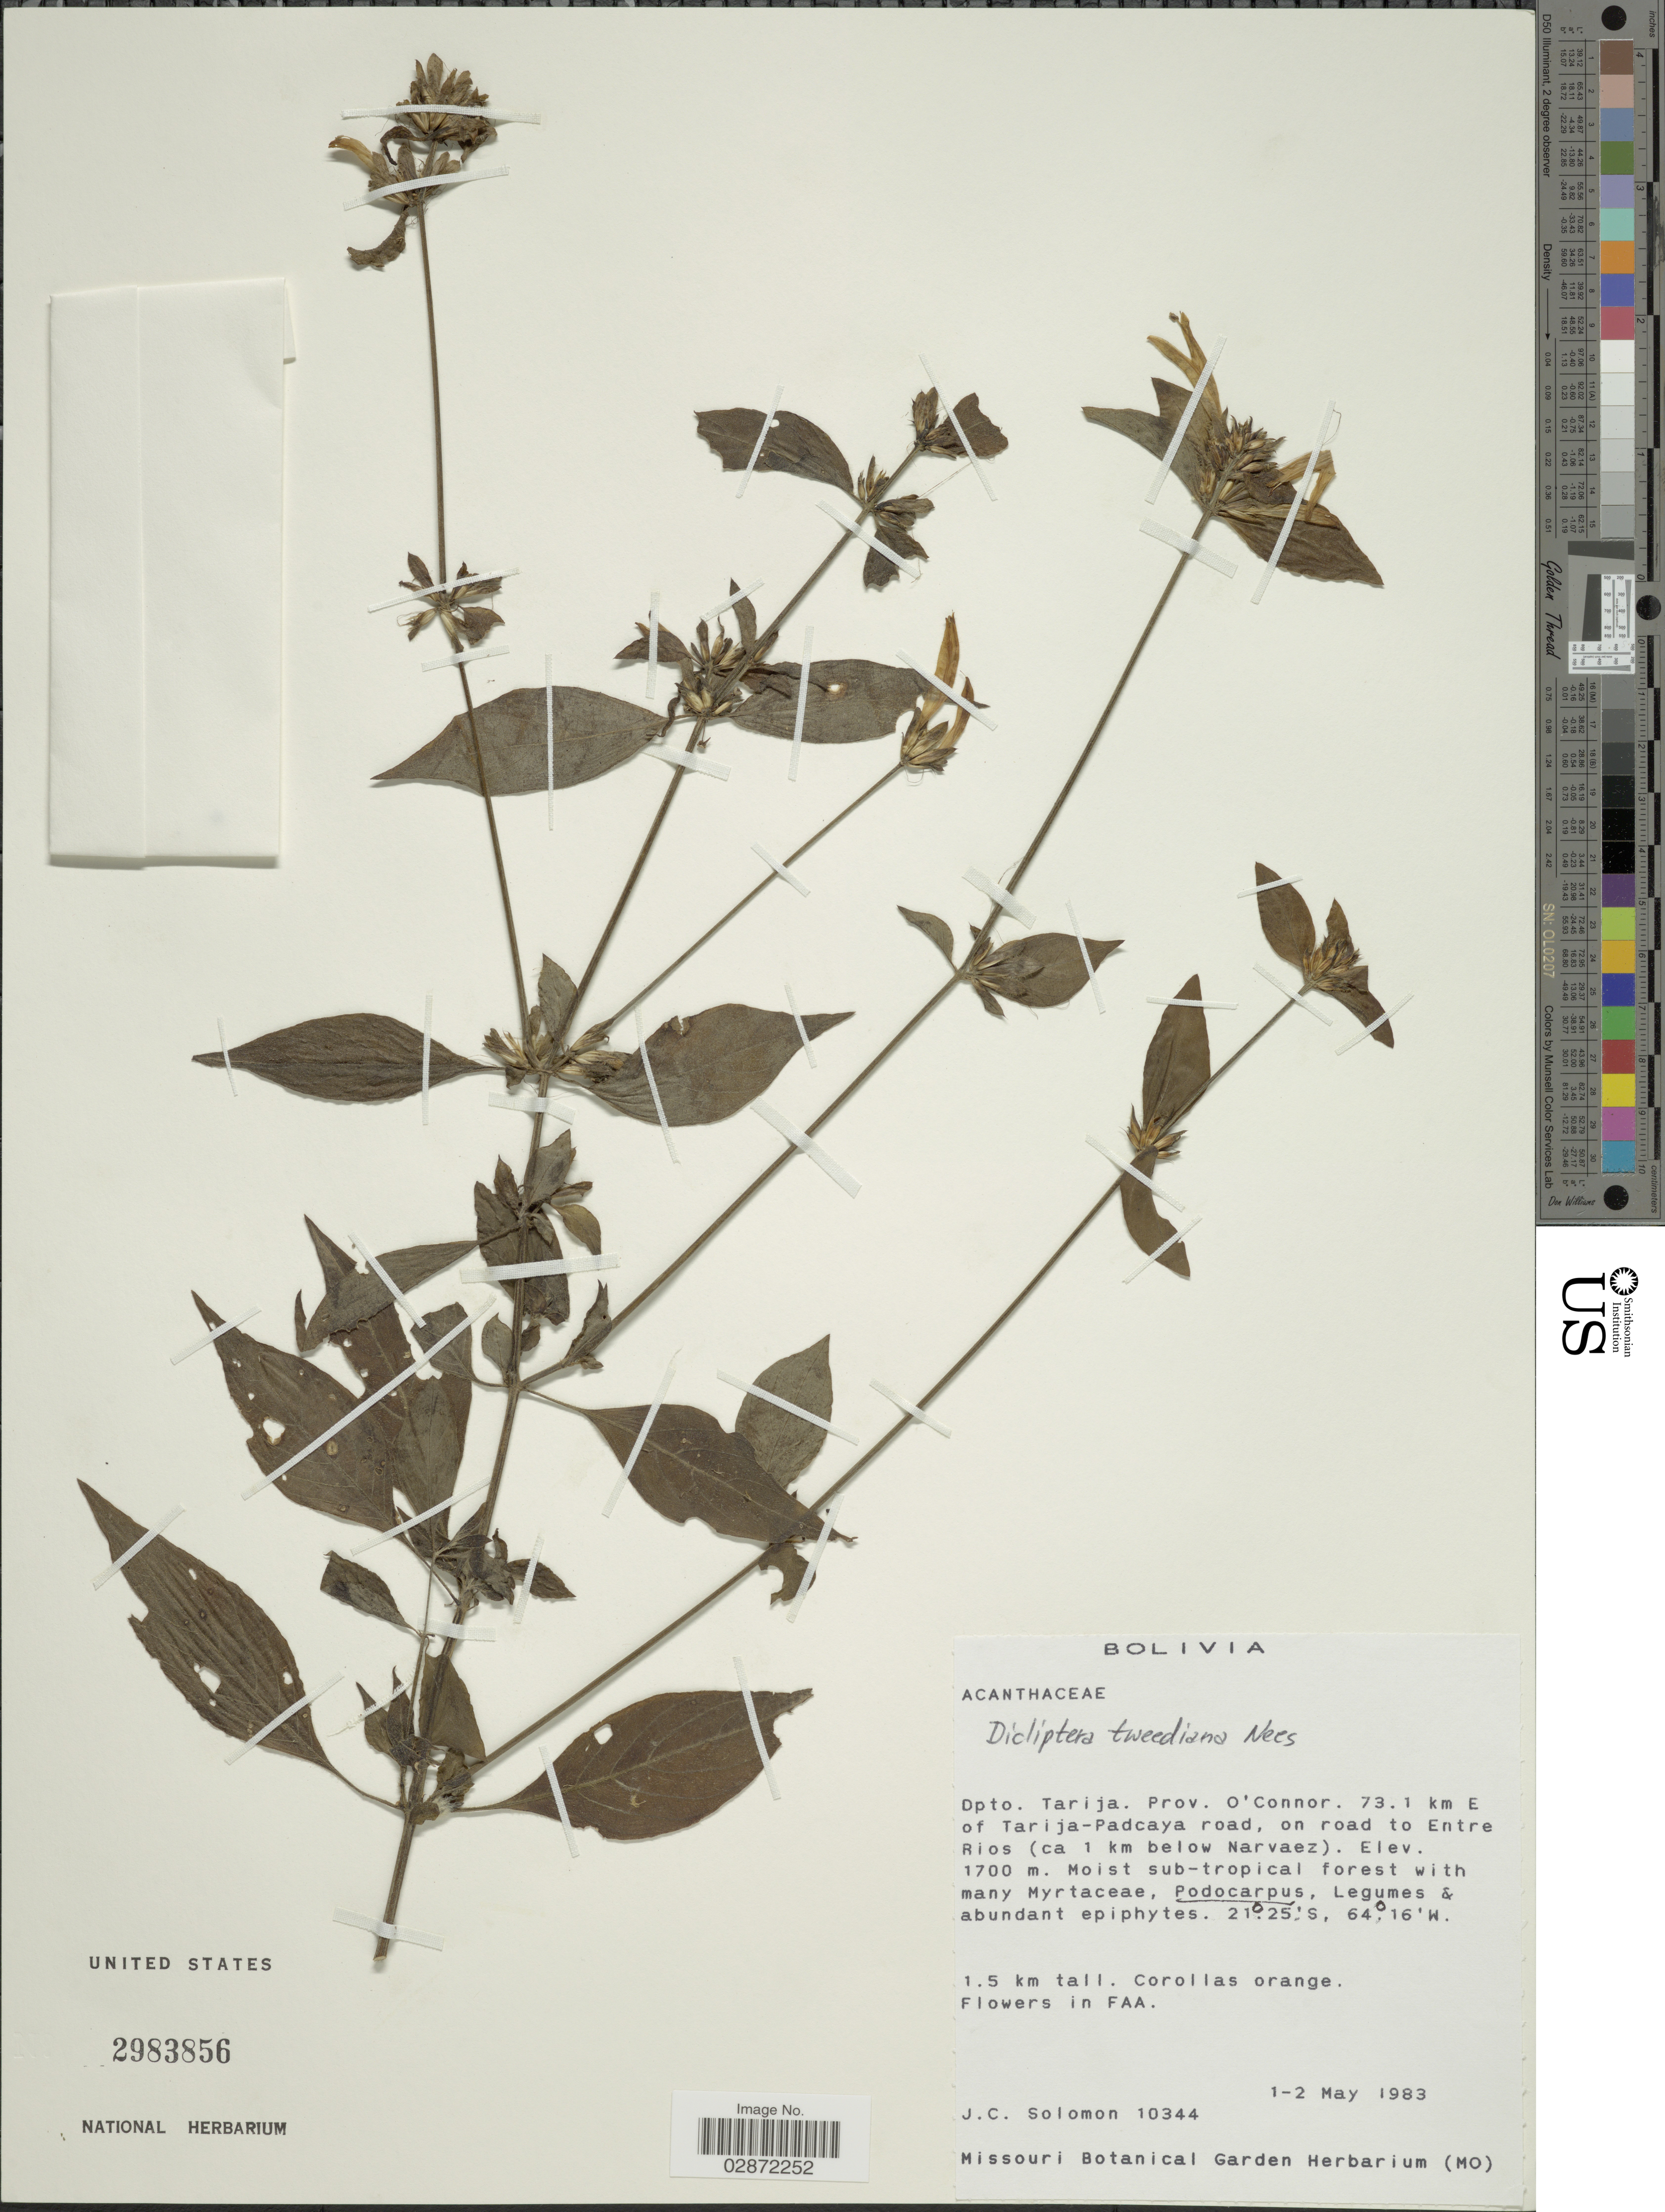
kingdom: Plantae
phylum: Tracheophyta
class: Magnoliopsida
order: Lamiales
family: Acanthaceae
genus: Dicliptera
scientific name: Dicliptera squarrosa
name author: Nees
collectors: J. C. Solomon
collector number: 10344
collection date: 1983-05-01/1983-05-02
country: Bolivia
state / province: Tarija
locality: Dpto. Tarija. Prov. O'Connor. 73.1 km E of Tarija-Padcaya road, on road to Entre Rios (ca 1 km below Narvaez).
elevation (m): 1700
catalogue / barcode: US 2983856